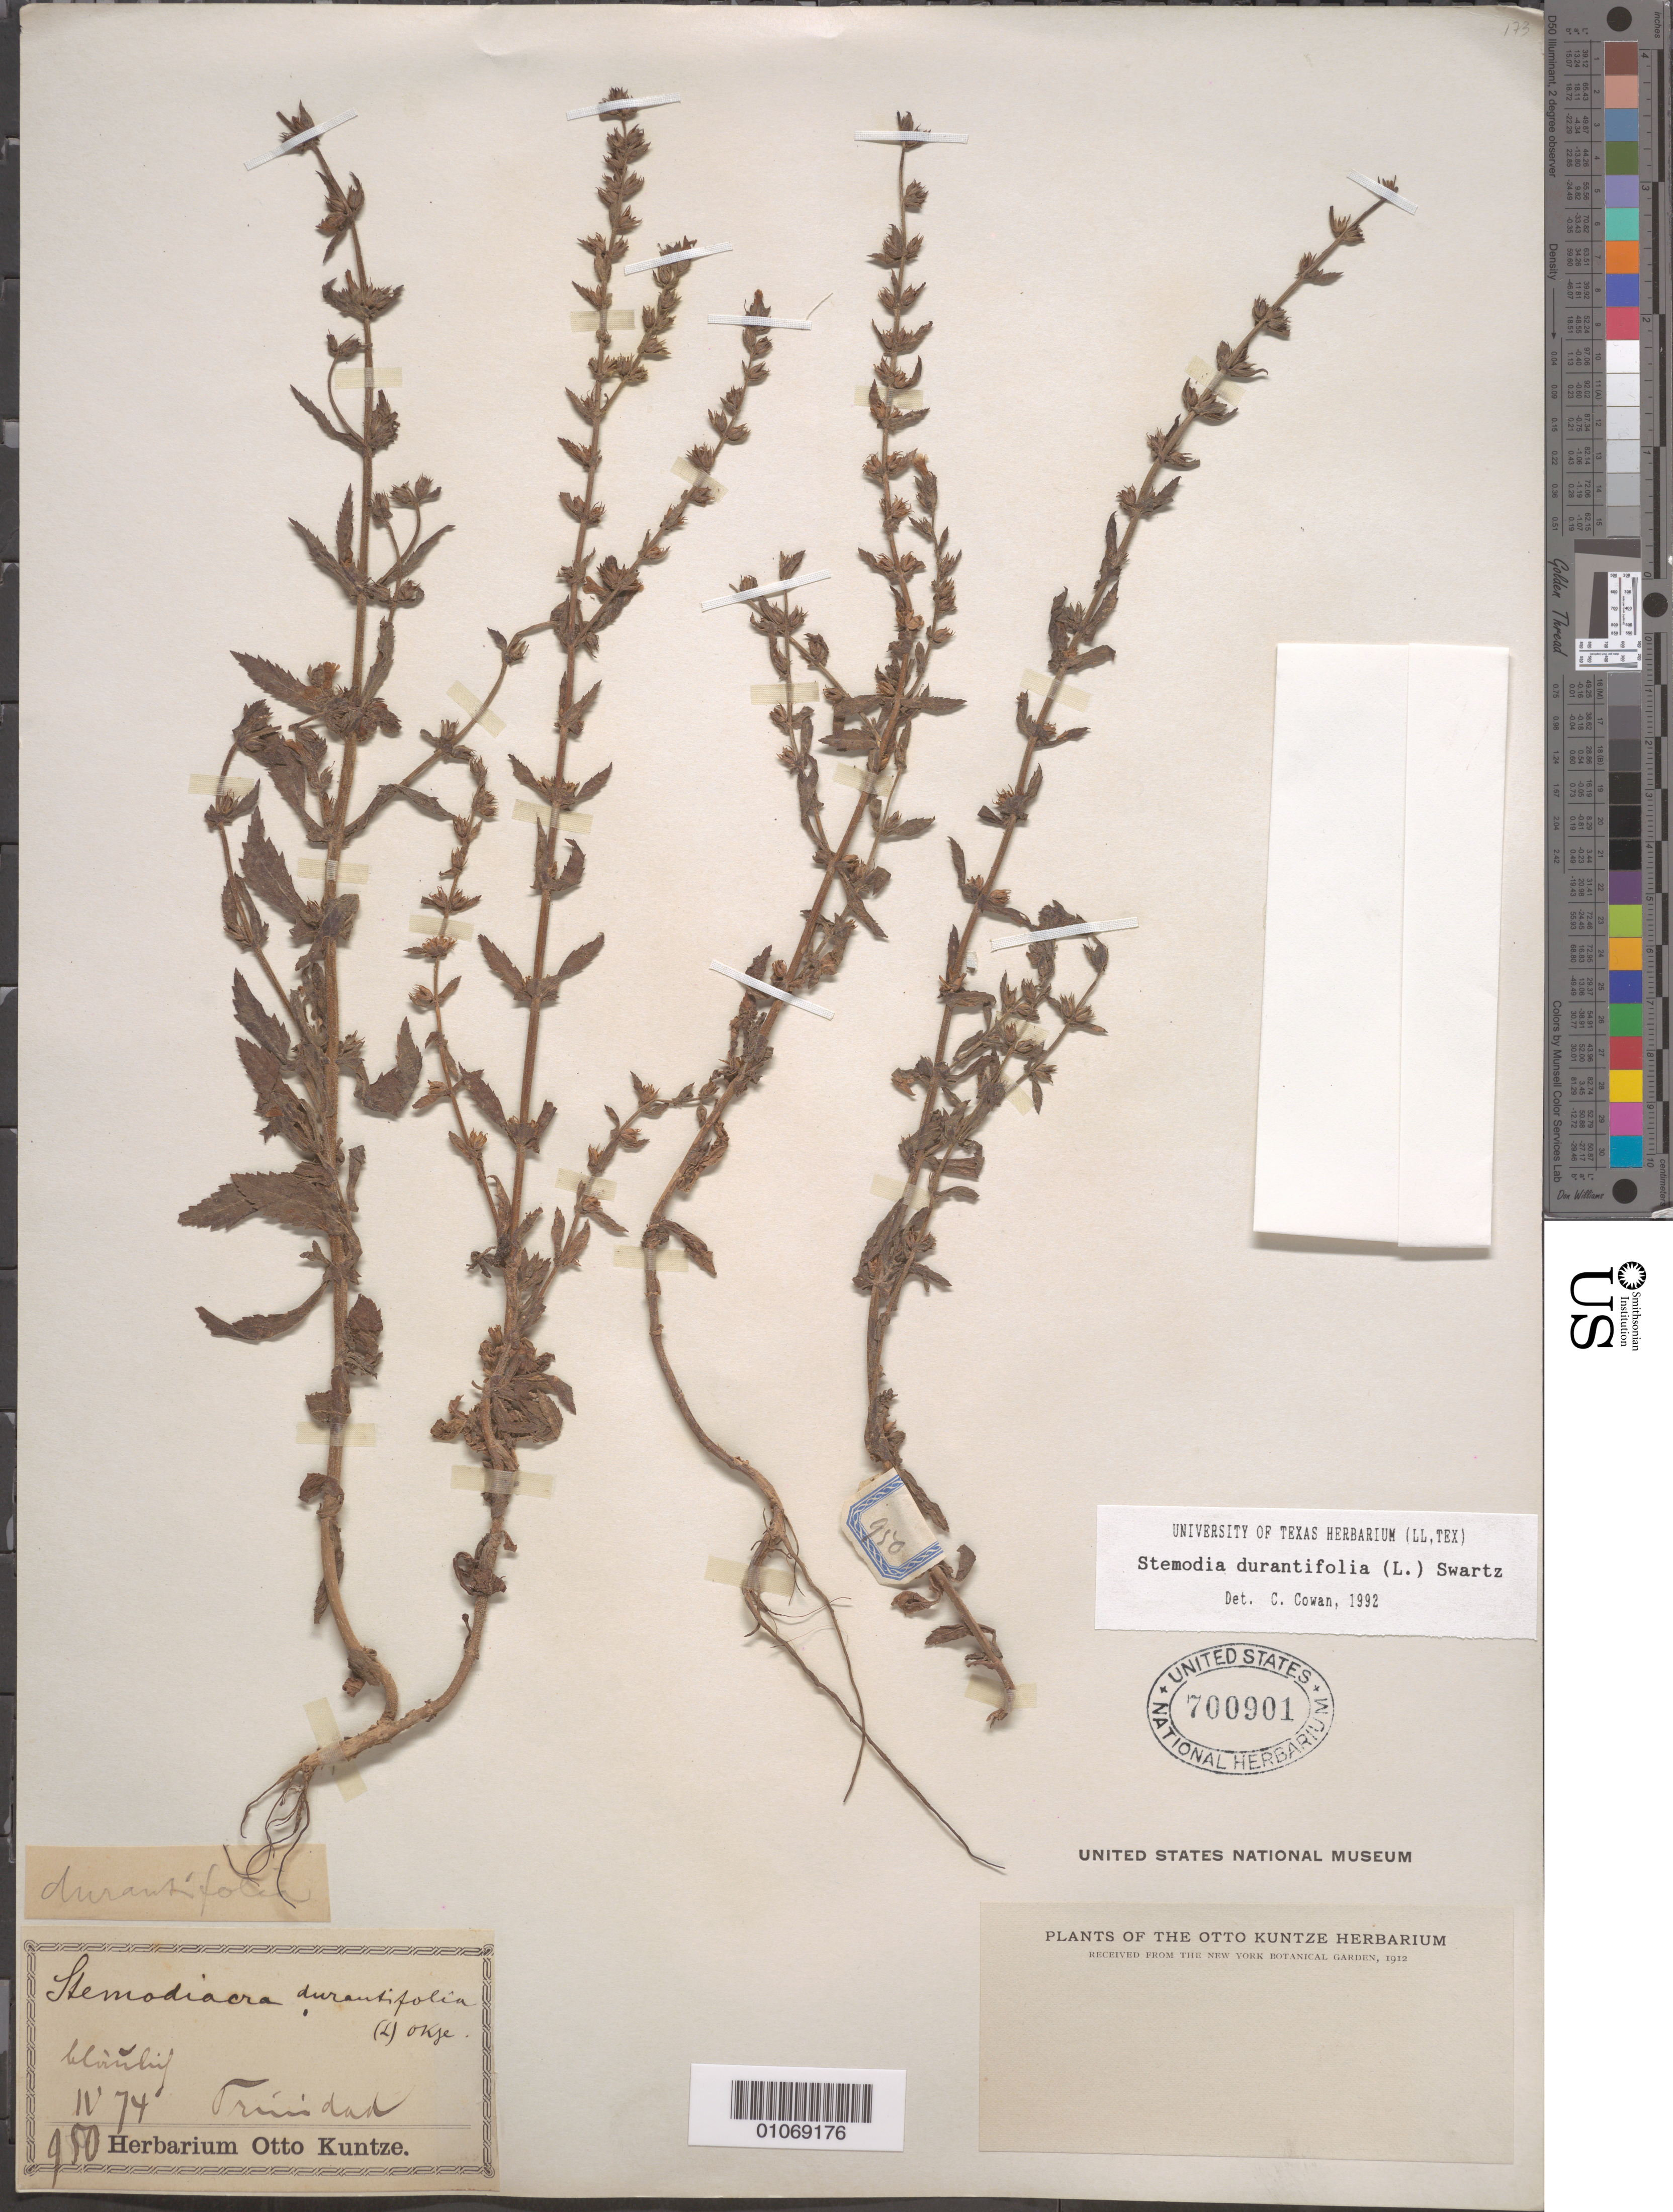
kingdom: Plantae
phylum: Tracheophyta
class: Magnoliopsida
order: Lamiales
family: Plantaginaceae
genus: Stemodia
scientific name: Stemodia durantifolia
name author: (L.) Sw.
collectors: C.E.O. Kuntze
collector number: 950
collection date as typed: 01 Oct 1874 to 31 Oct 1874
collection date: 1874-10-01/1874-10-31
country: Trinidad and Tobago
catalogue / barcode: US 700901